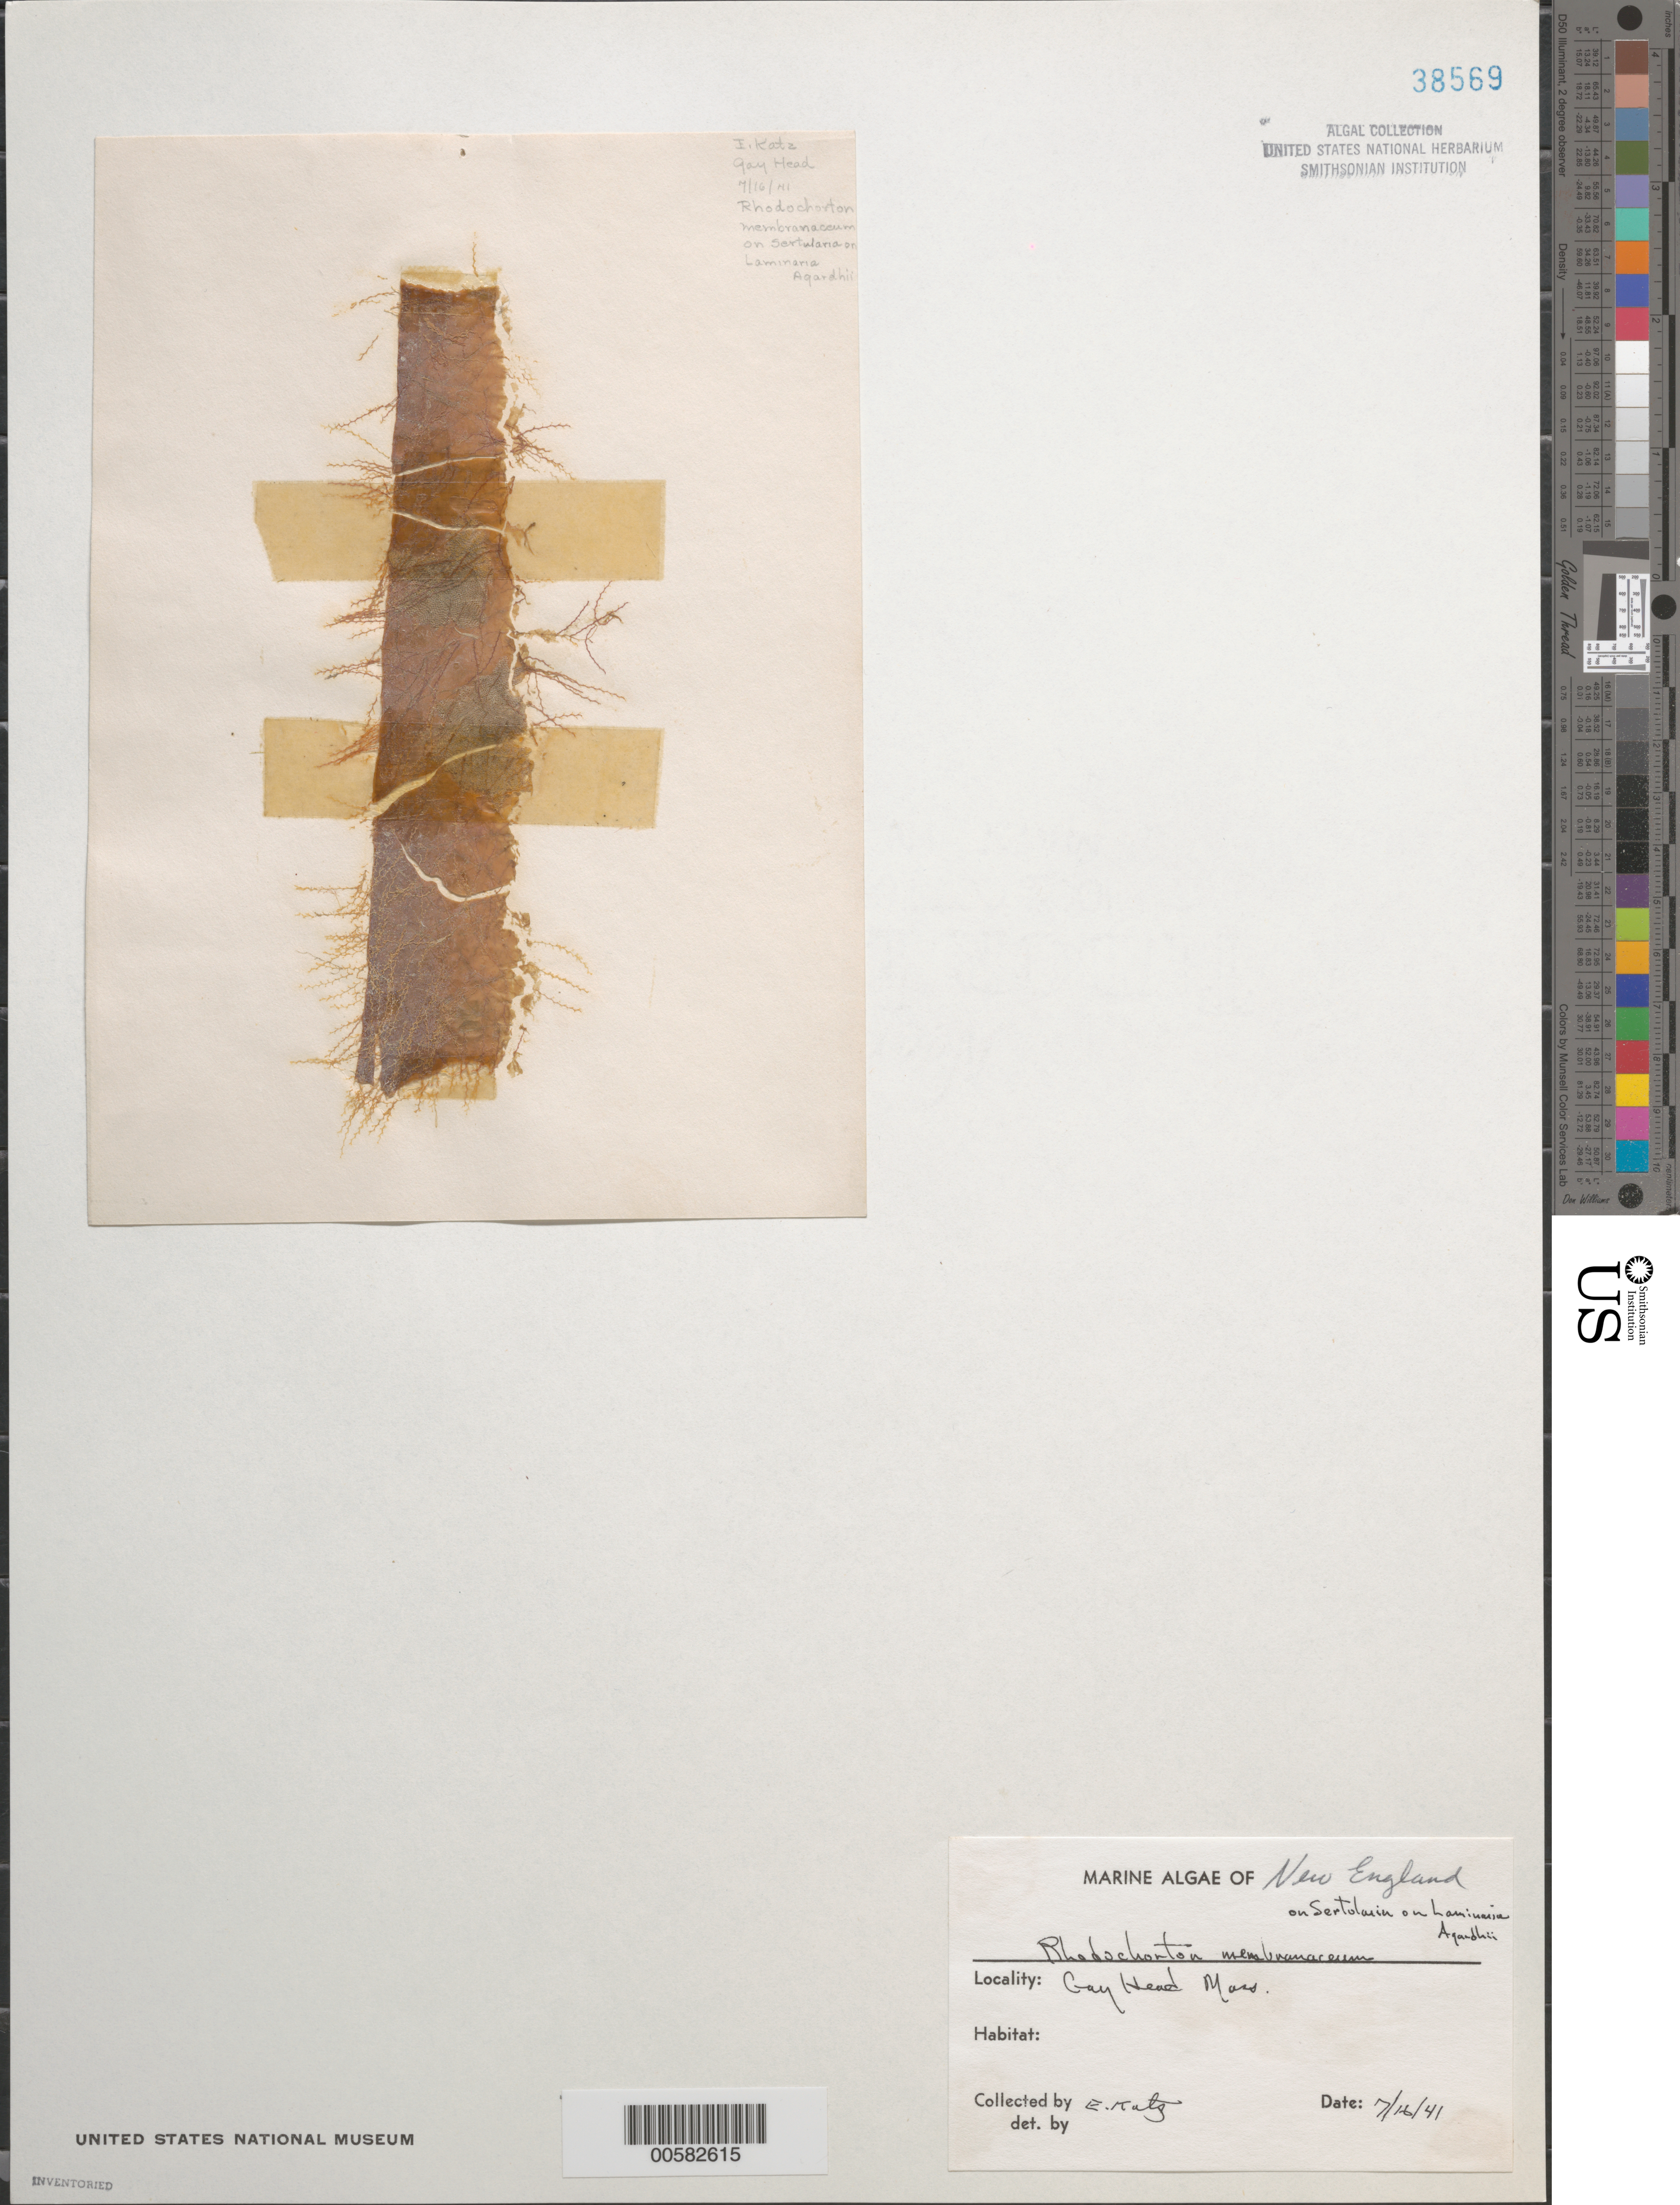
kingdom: Plantae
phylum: Rhodophyta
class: Florideophyceae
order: Palmariales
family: Meiodiscaceae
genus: Rubrointrusa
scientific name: Rubrointrusa membranacea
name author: (Magnus) S.L. Clayden & G.W. Saunders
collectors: E. Katz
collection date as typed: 16 Jul 1941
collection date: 1941-07-16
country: United States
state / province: Massachusetts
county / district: Dukes County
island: Martha's Vineyard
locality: Gay Head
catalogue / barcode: US 38569